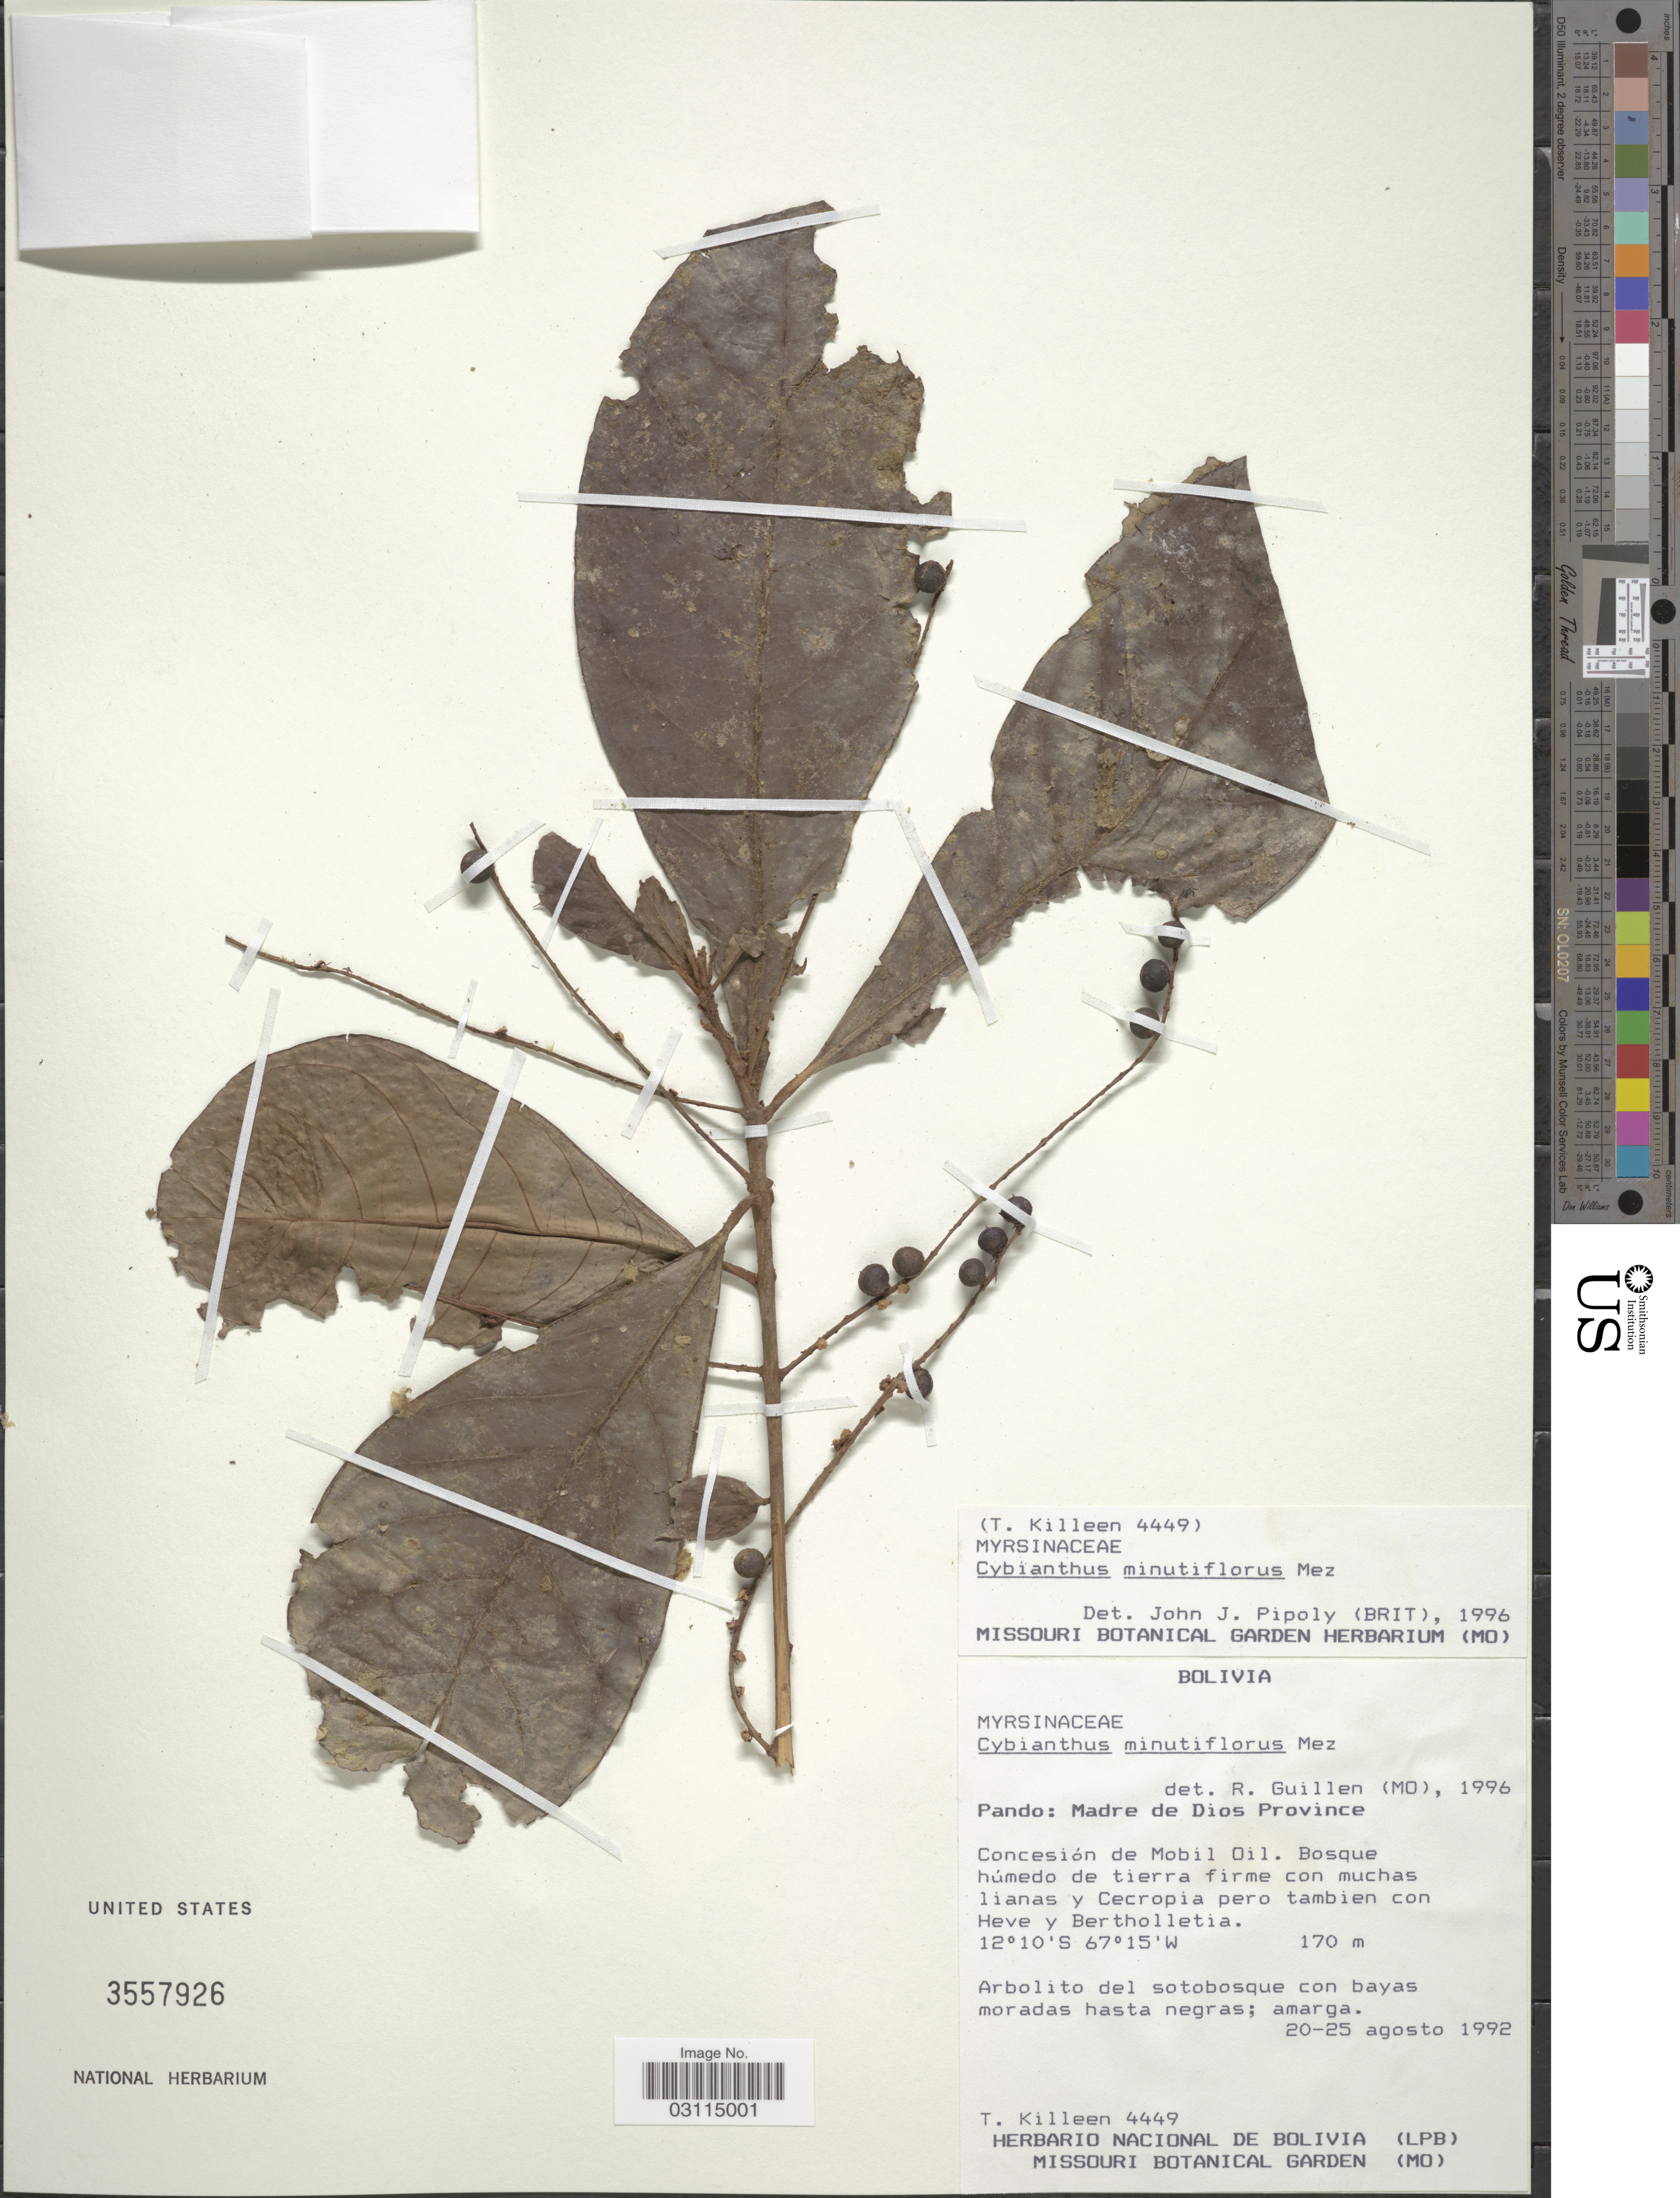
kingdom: Plantae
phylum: Tracheophyta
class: Magnoliopsida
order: Ericales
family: Primulaceae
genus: Cybianthus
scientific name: Cybianthus minutiflorus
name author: Mez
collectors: T. J. Killeen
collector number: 4449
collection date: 1992-08-20/1992-08-25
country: Bolivia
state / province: Pando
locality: Madre de Dios Province, Concesión de Mobil Oil.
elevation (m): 170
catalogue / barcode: US 3557926